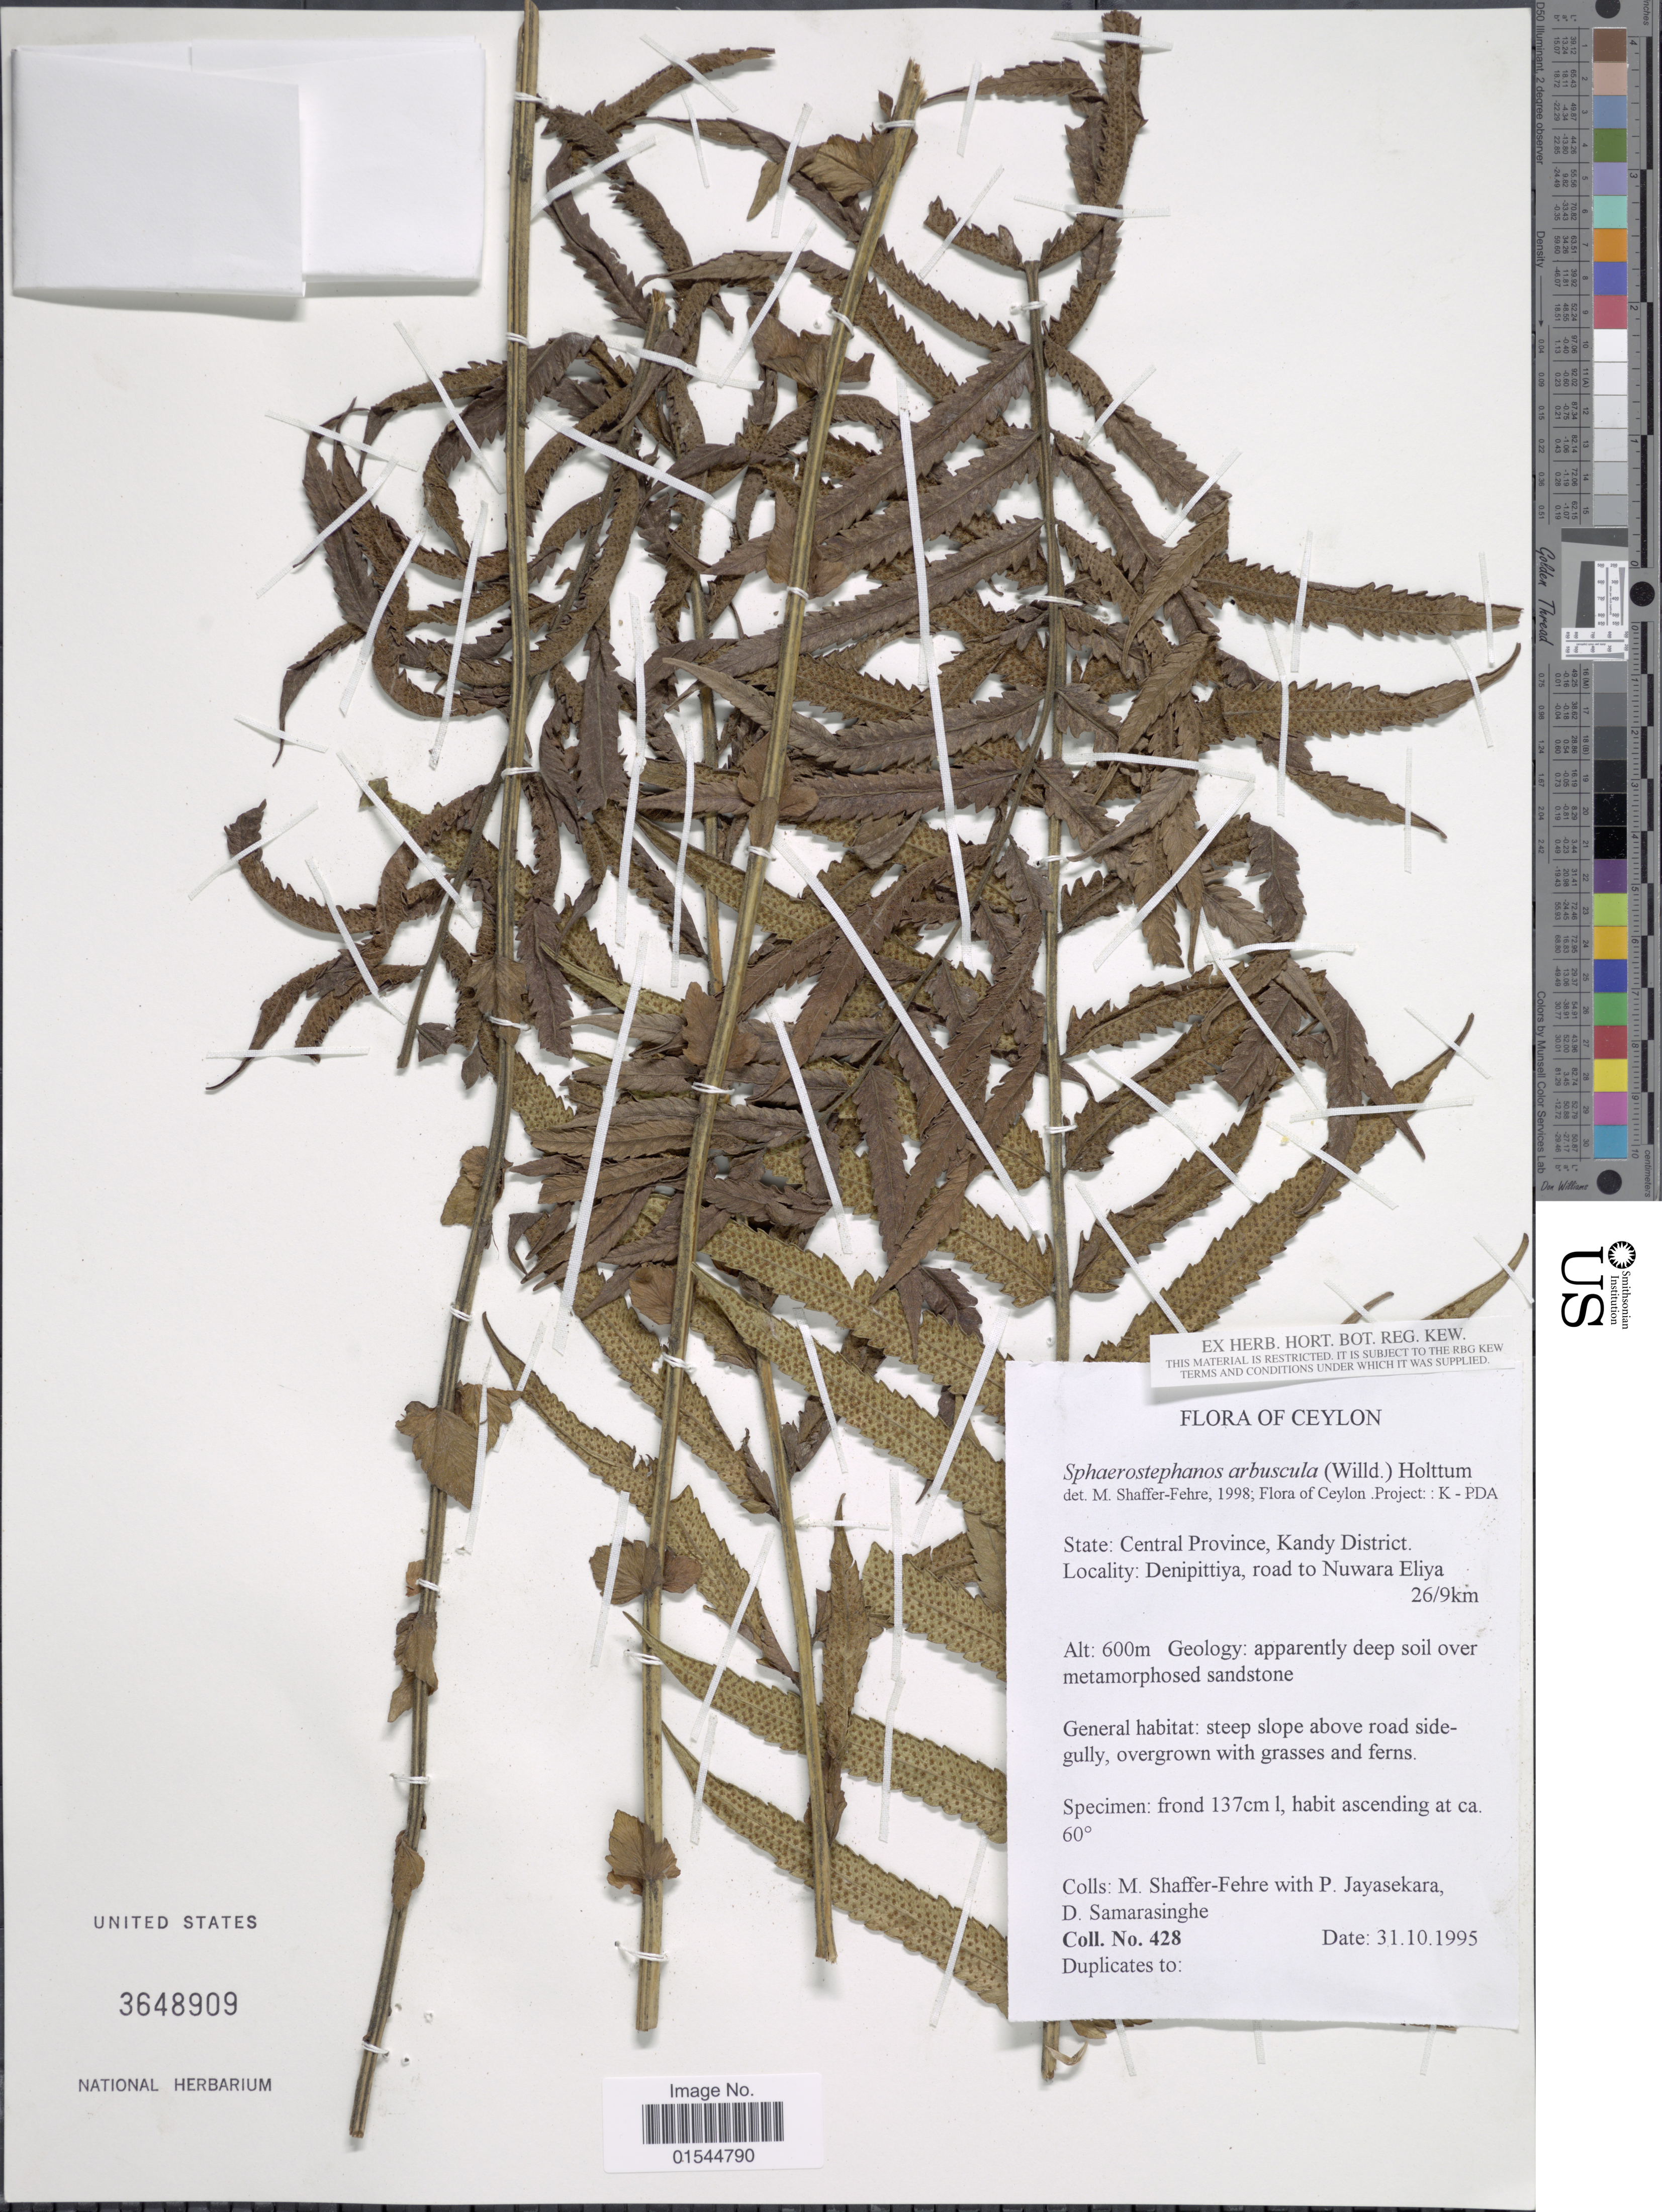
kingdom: Plantae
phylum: Tracheophyta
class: Polypodiopsida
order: Polypodiales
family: Thelypteridaceae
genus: Sphaerostephanos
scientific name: Sphaerostephanos arbuscula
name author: (Willd.) Holttum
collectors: M. Shaffer-Fehre, P. Jayasekera & D. Samarasinghe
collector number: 428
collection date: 1995-10-31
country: Sri Lanka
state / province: Central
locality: Ceylon, State; Central Province, Kandy District, Denipittiya, road to Nuwara Eliya 26/9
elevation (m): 600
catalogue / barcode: US 3648909